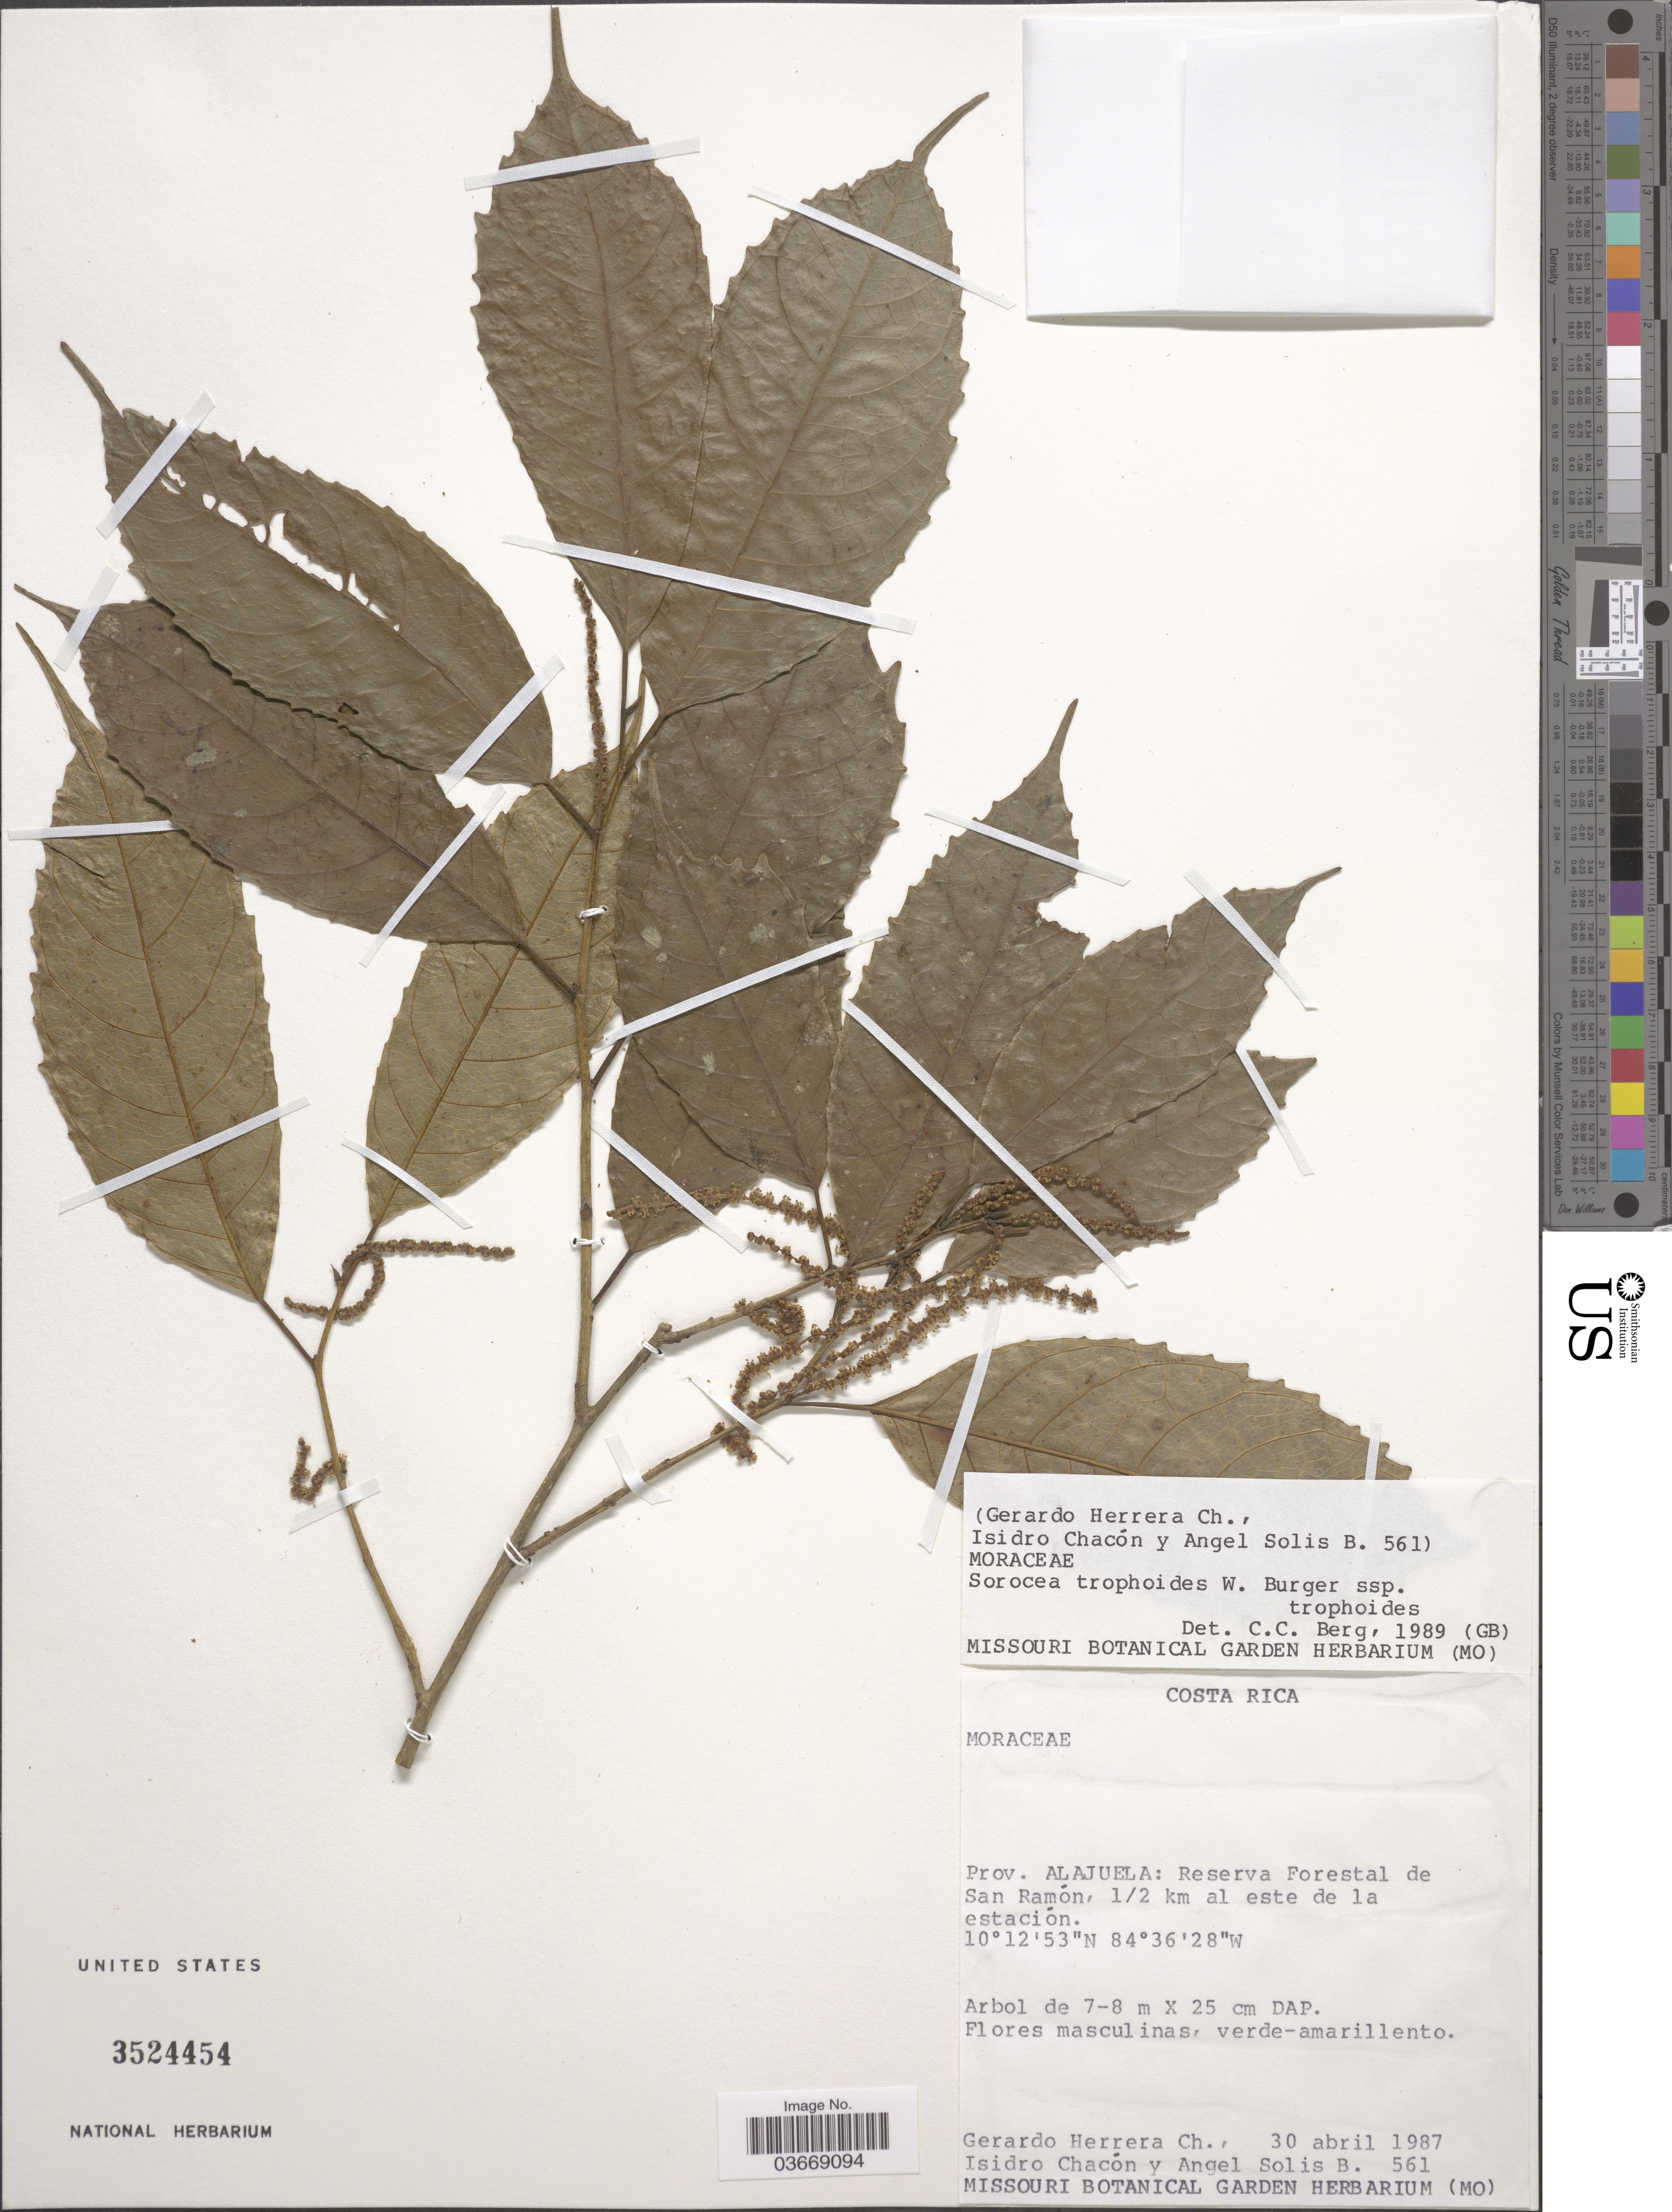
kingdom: Plantae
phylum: Tracheophyta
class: Magnoliopsida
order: Rosales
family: Moraceae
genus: Sorocea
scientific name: Sorocea trophoides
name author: W.C. Burger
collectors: G. Herrera Ch., I. Chacón & A. Solis B.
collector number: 561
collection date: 1987-04-30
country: Costa Rica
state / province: Alajuela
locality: Reserva Forestal de San Ramón, 1/2 km al este de la estación.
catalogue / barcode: US 3524454